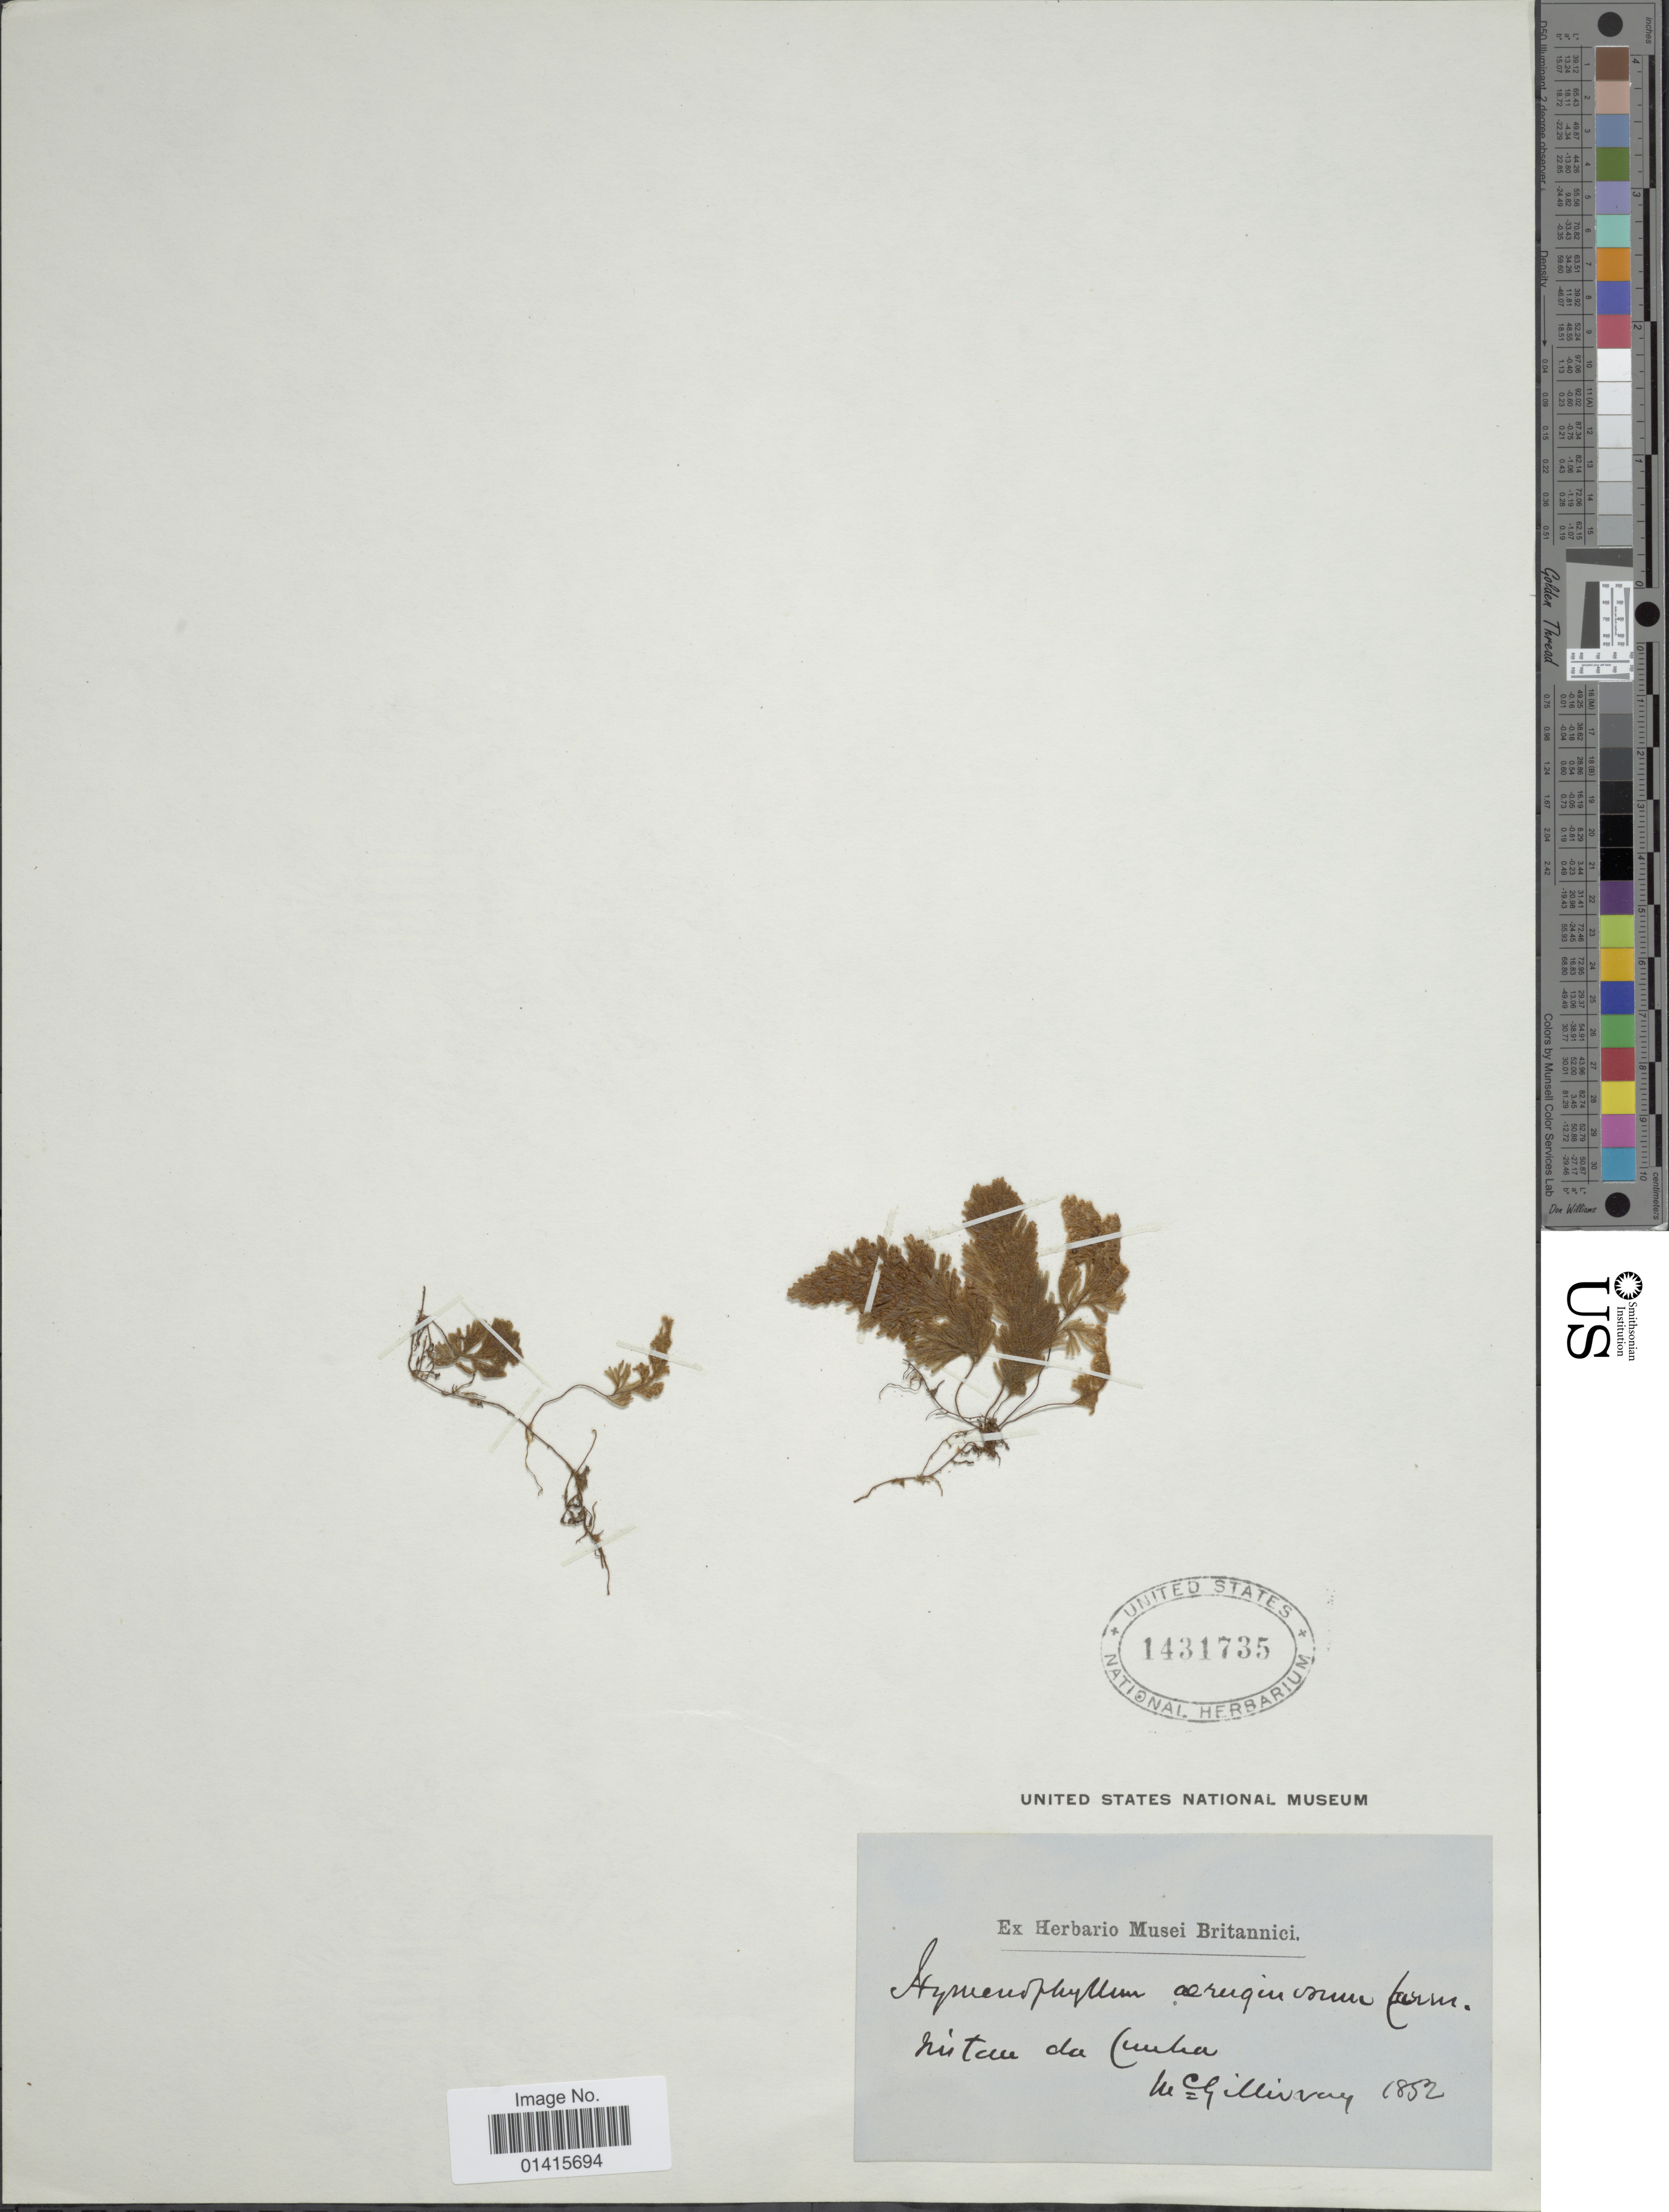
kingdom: Plantae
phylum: Tracheophyta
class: Polypodiopsida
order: Hymenophyllales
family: Hymenophyllaceae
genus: Hymenophyllum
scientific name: Hymenophyllum aeruginosum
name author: (Poir.) Carmich.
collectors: McGilliivary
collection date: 1852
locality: [illegible text] da Cunha[interpreted]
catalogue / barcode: US 1431735